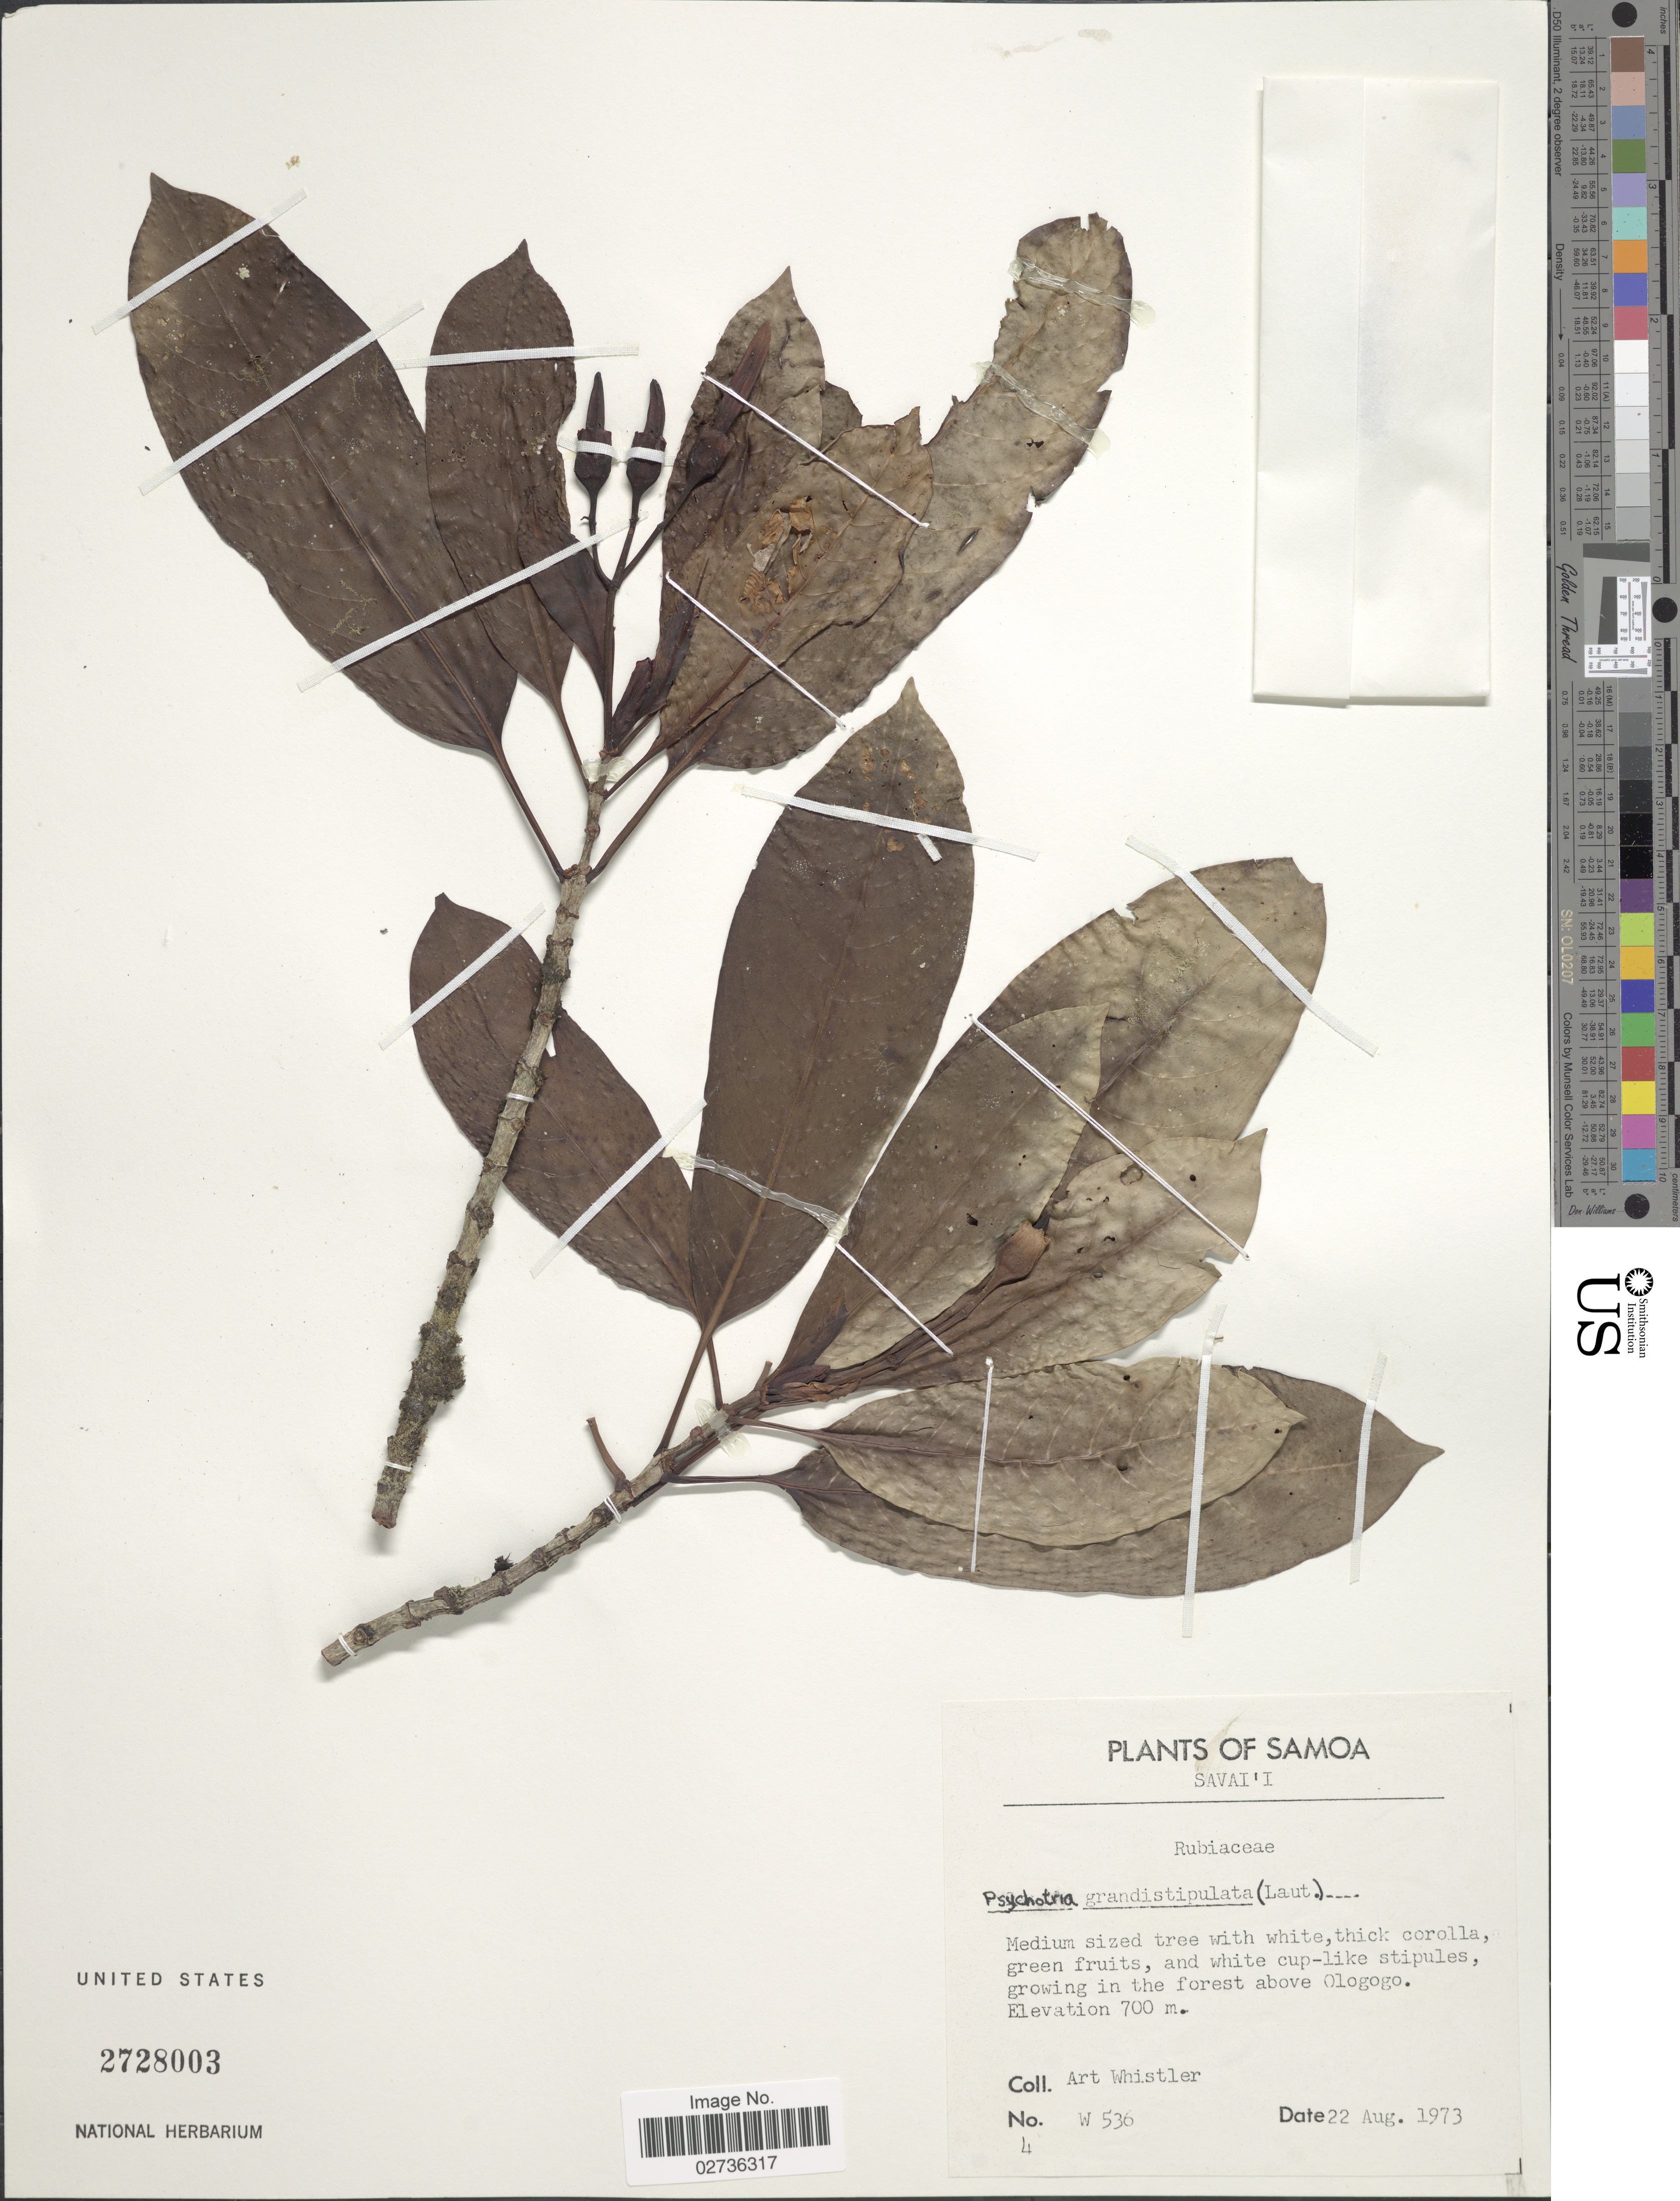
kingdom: Plantae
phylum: Tracheophyta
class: Magnoliopsida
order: Gentianales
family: Rubiaceae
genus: Psychotria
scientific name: Psychotria grandistipula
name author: Standl.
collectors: A. Whistler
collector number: W 536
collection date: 1973-08-22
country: Samoa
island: Savai'i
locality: Savai'i. Growing in the forest above Ologogo.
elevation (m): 700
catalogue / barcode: US 2728003